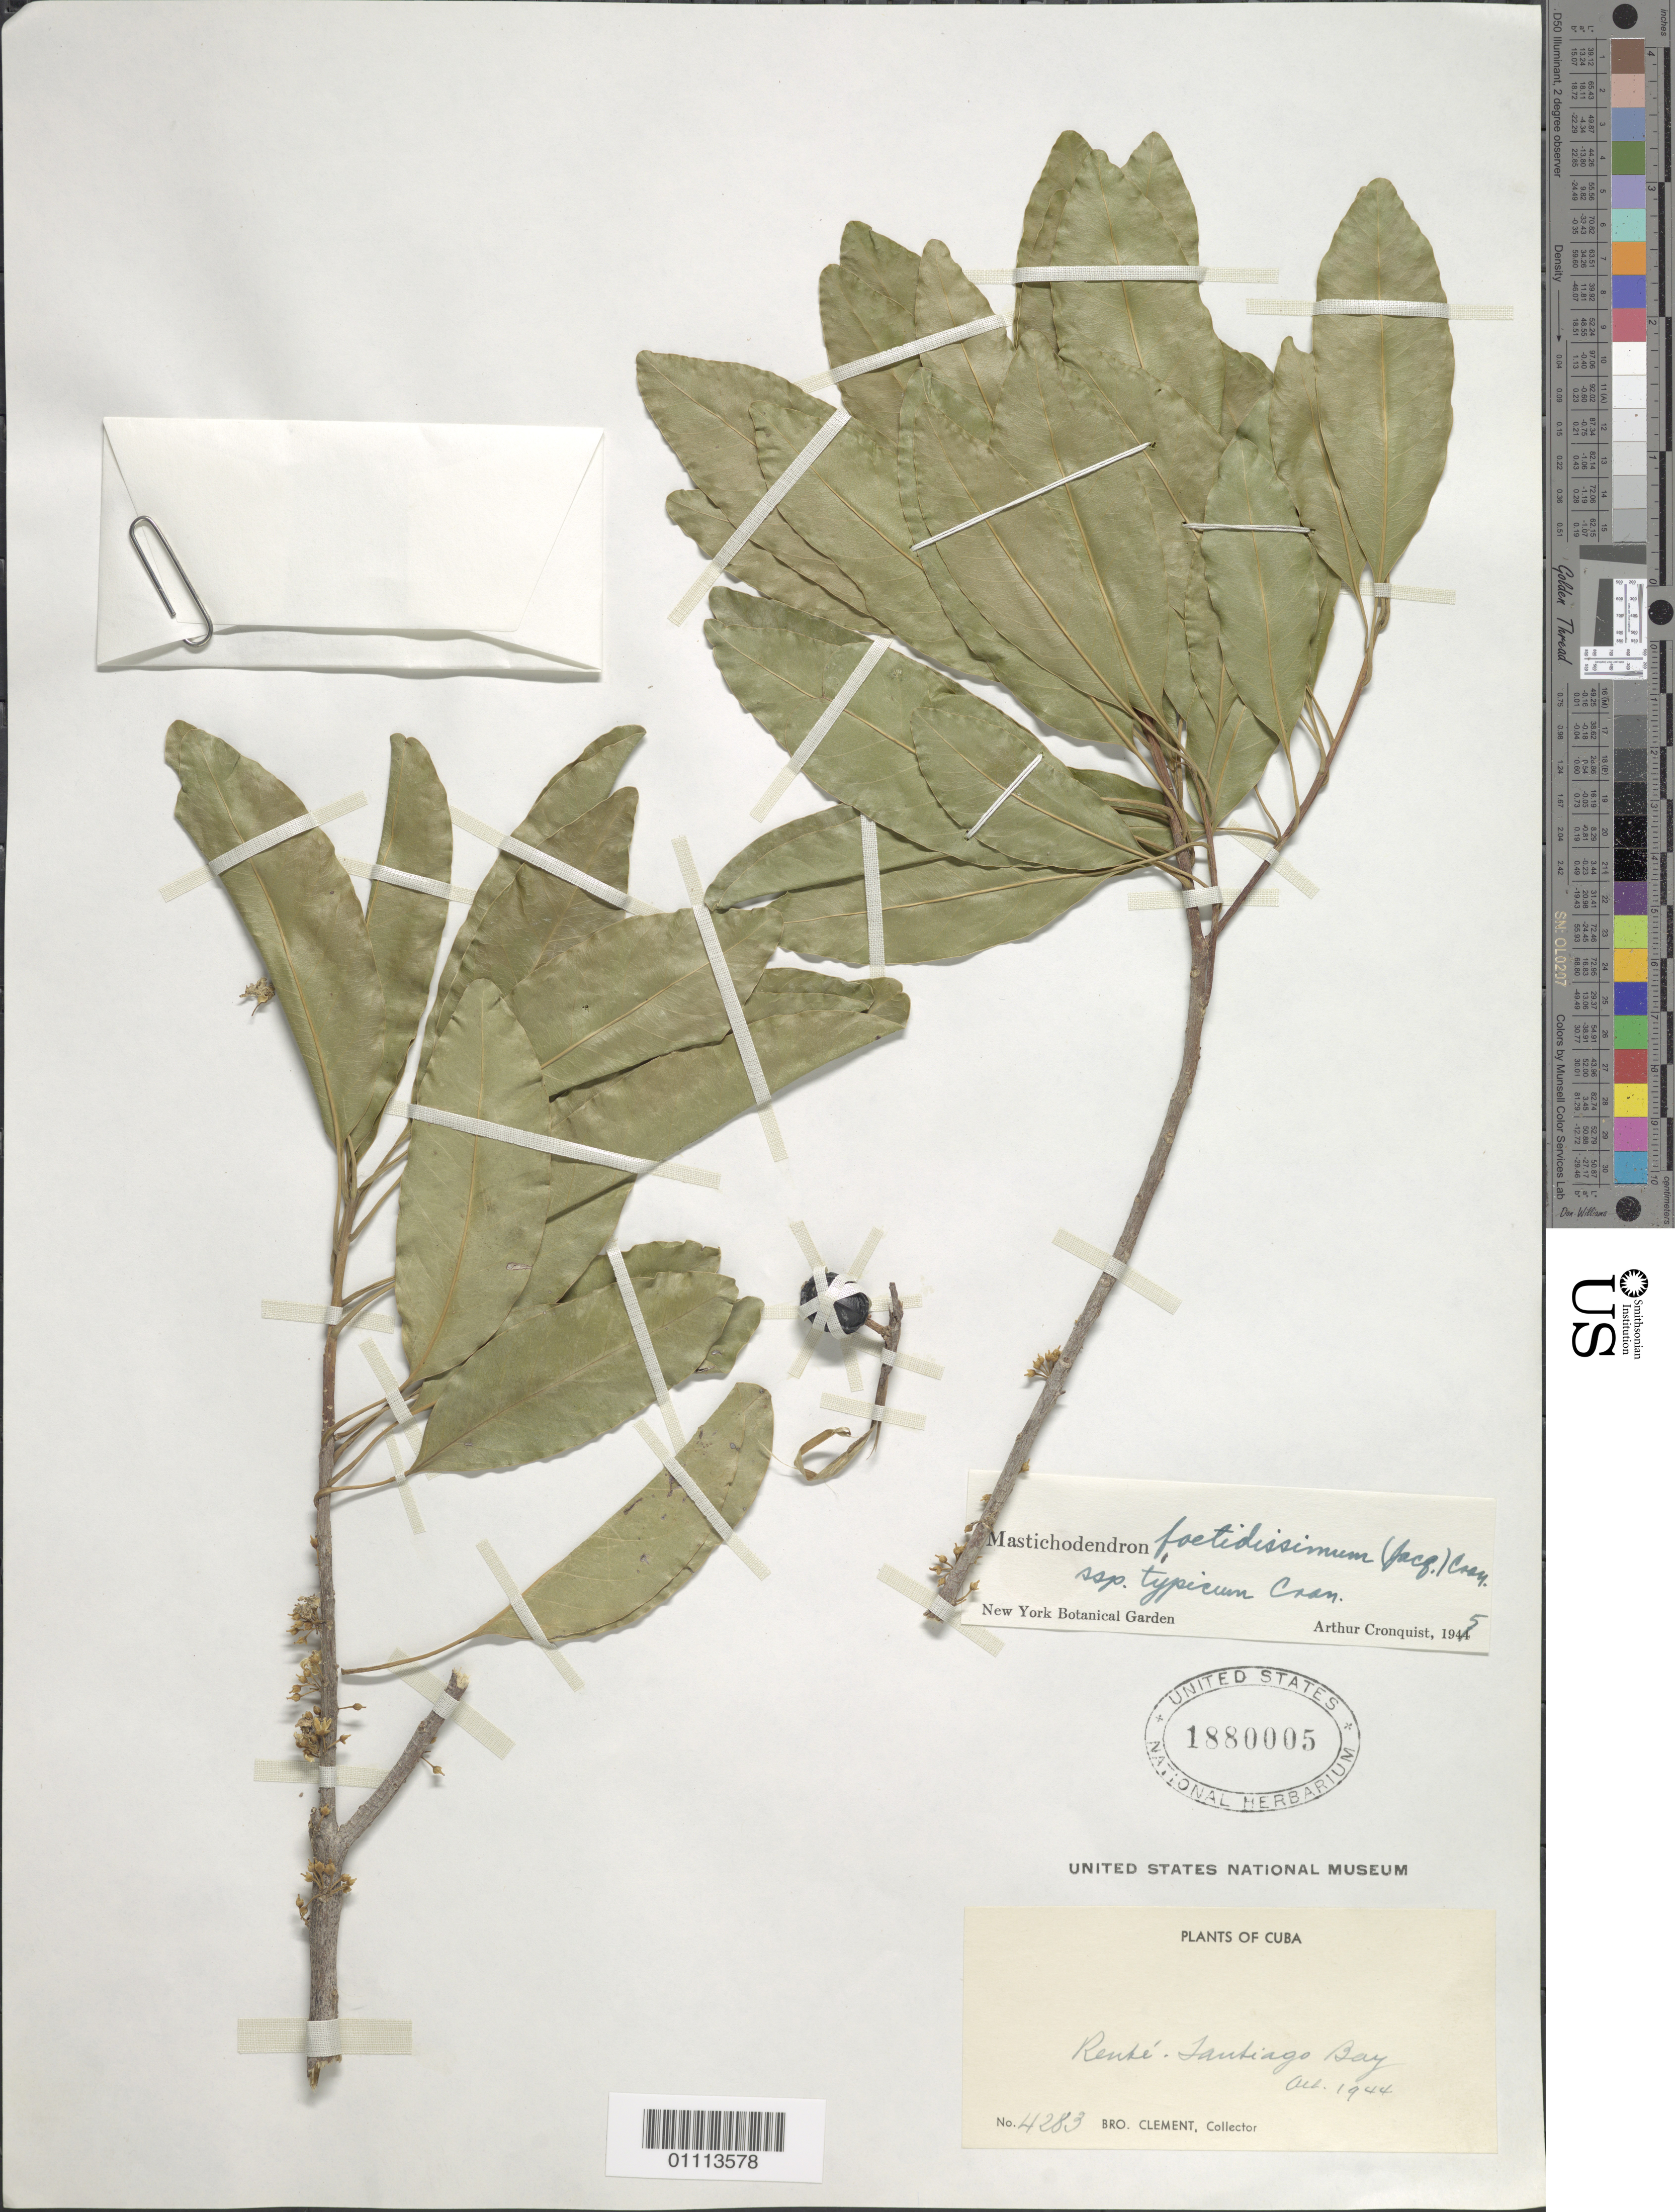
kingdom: Plantae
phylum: Tracheophyta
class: Magnoliopsida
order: Ericales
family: Sapotaceae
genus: Sideroxylon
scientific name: Sideroxylon foetidissimum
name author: Jacq.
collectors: B. Clement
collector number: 4283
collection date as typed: Oct 1944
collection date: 1944-10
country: Cuba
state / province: Santiago de Cuba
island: Cuba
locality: Renke: Santiago Bay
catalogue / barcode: US 1880005